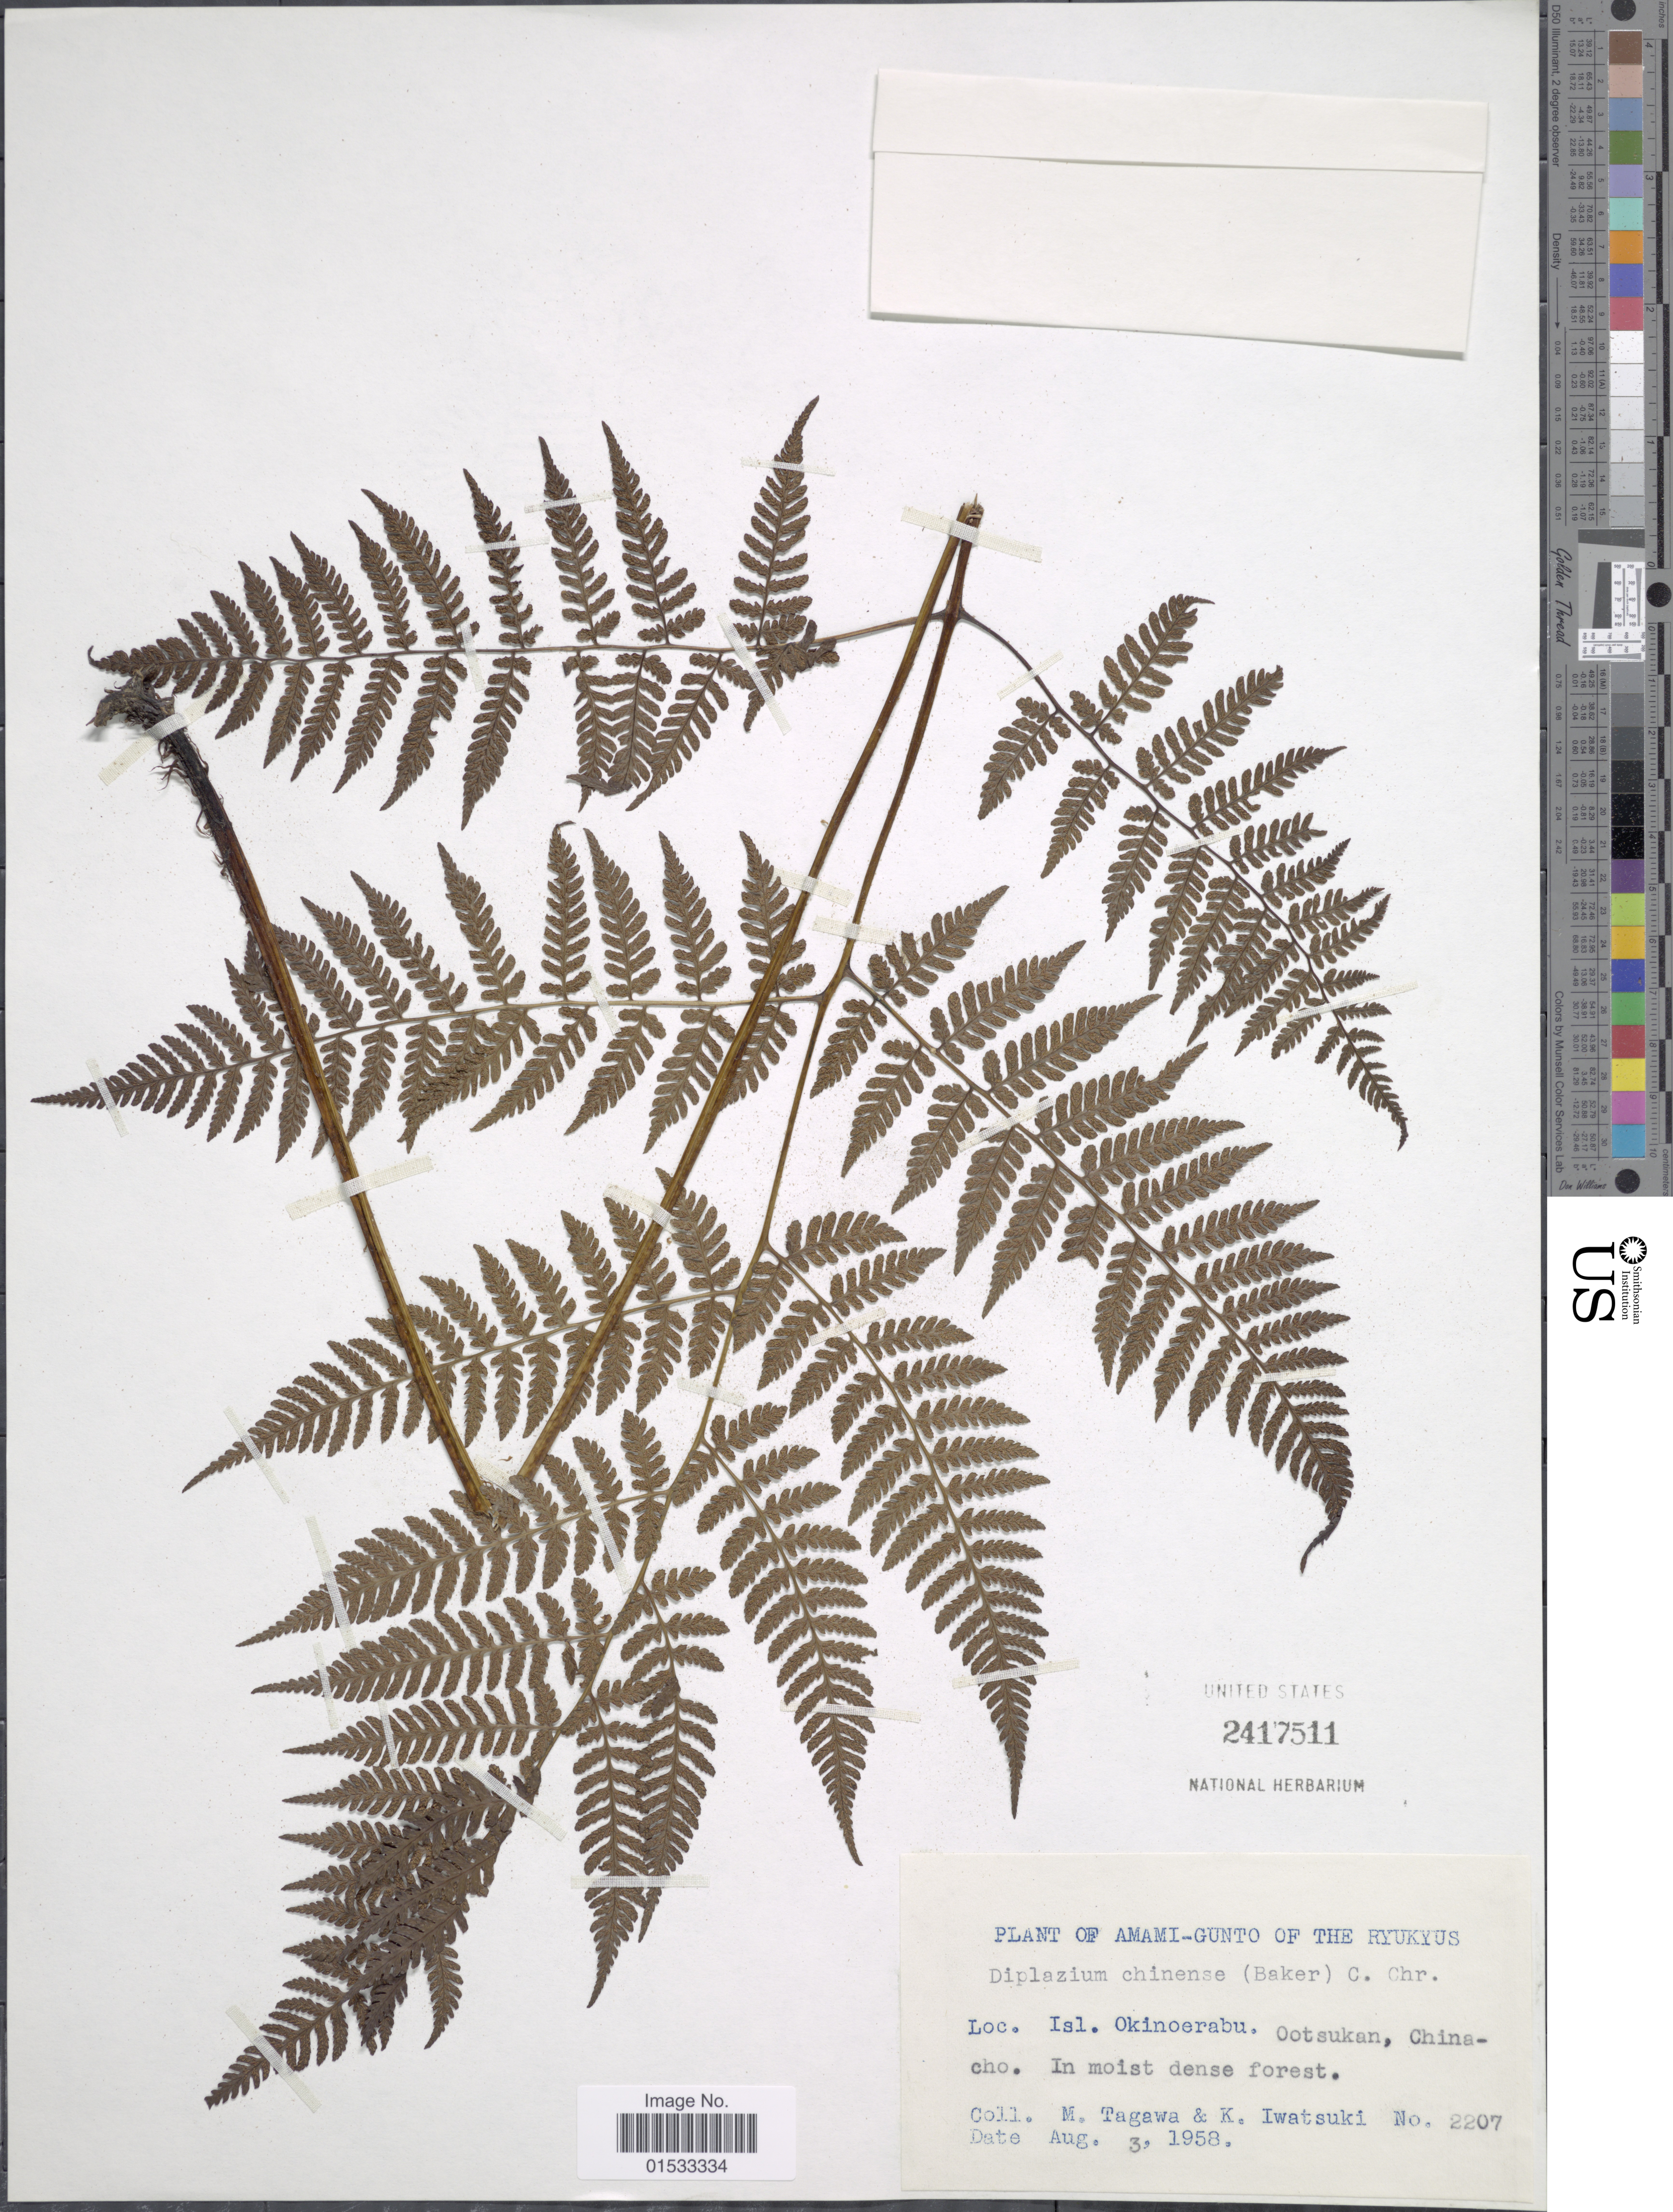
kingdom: Plantae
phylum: Tracheophyta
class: Polypodiopsida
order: Polypodiales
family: Athyriaceae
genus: Diplazium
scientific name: Diplazium chinense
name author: (Baker) C. Chr.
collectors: M. Tagawa & K. Iwatsuki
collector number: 2207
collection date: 1958-08-03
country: Japan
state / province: Okinawa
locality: Amami- Gunto of the Ryukyus, Isl. Okinoerabu, Ootsukan, China-cho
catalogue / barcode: US 2417511